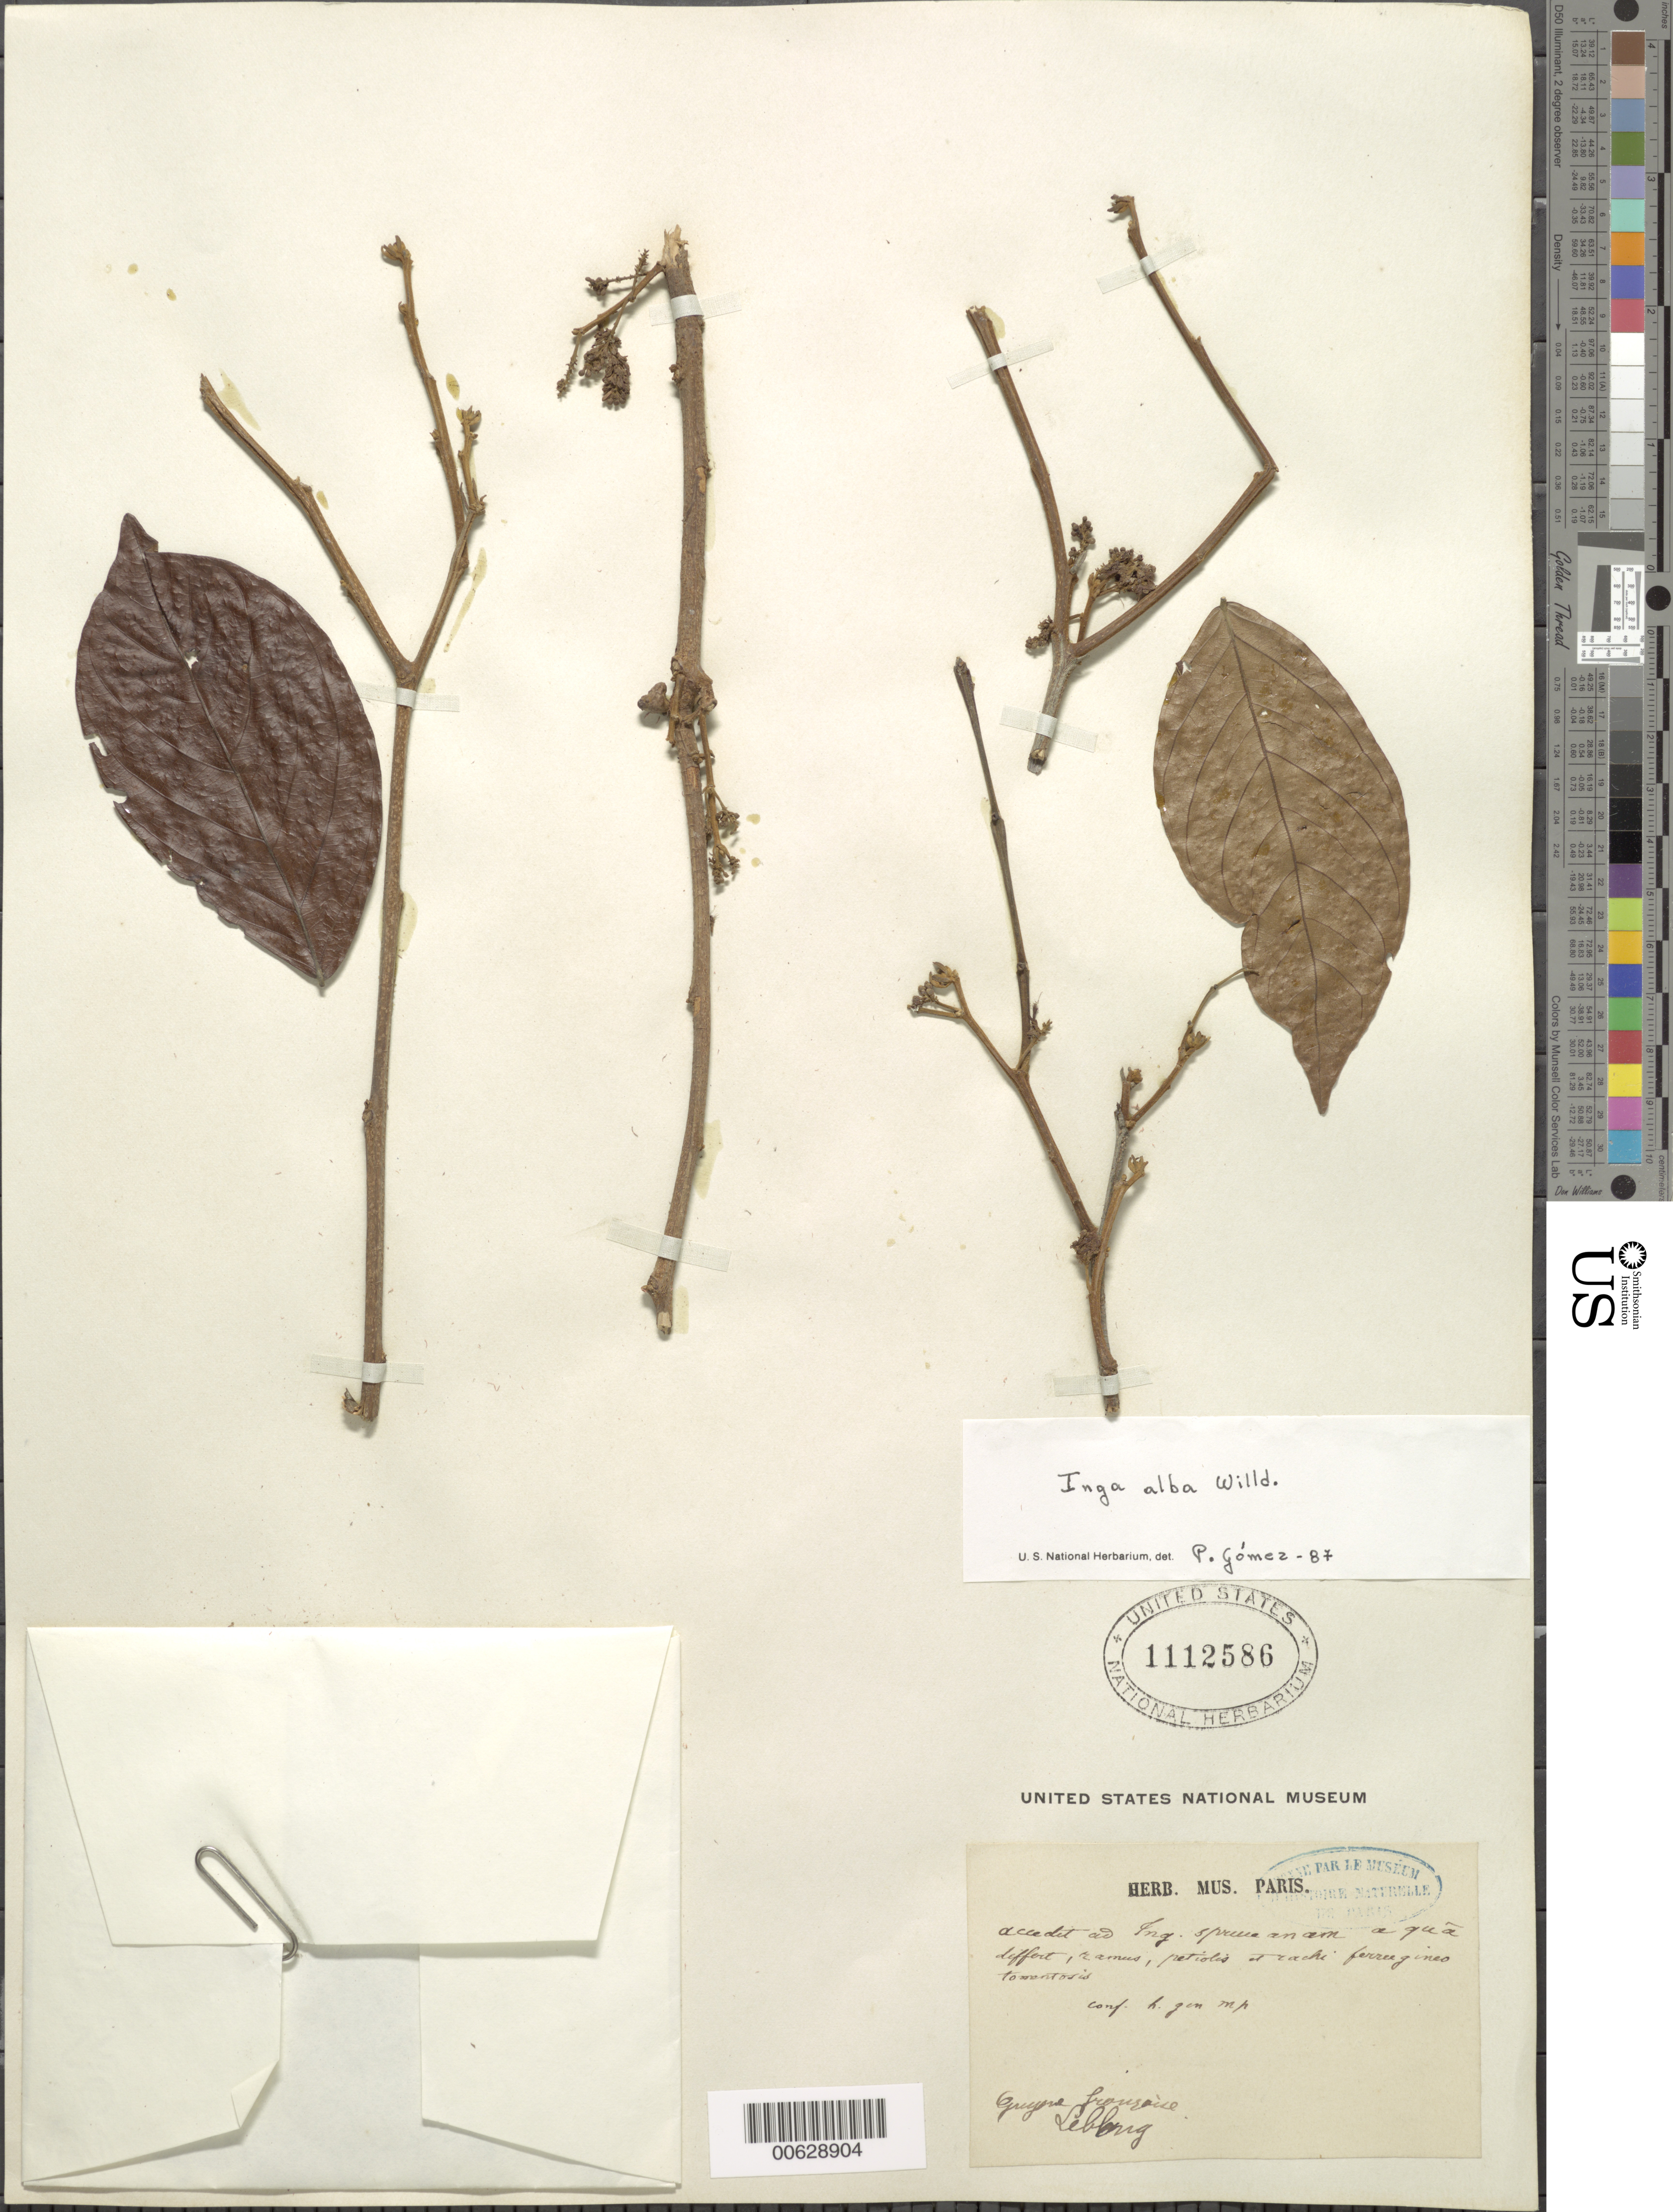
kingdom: Plantae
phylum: Tracheophyta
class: Magnoliopsida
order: Fabales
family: Fabaceae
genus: Inga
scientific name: Inga alba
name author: (Sw.) Willd.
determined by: Gómez, P.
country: French Guiana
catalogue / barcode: US 1112586